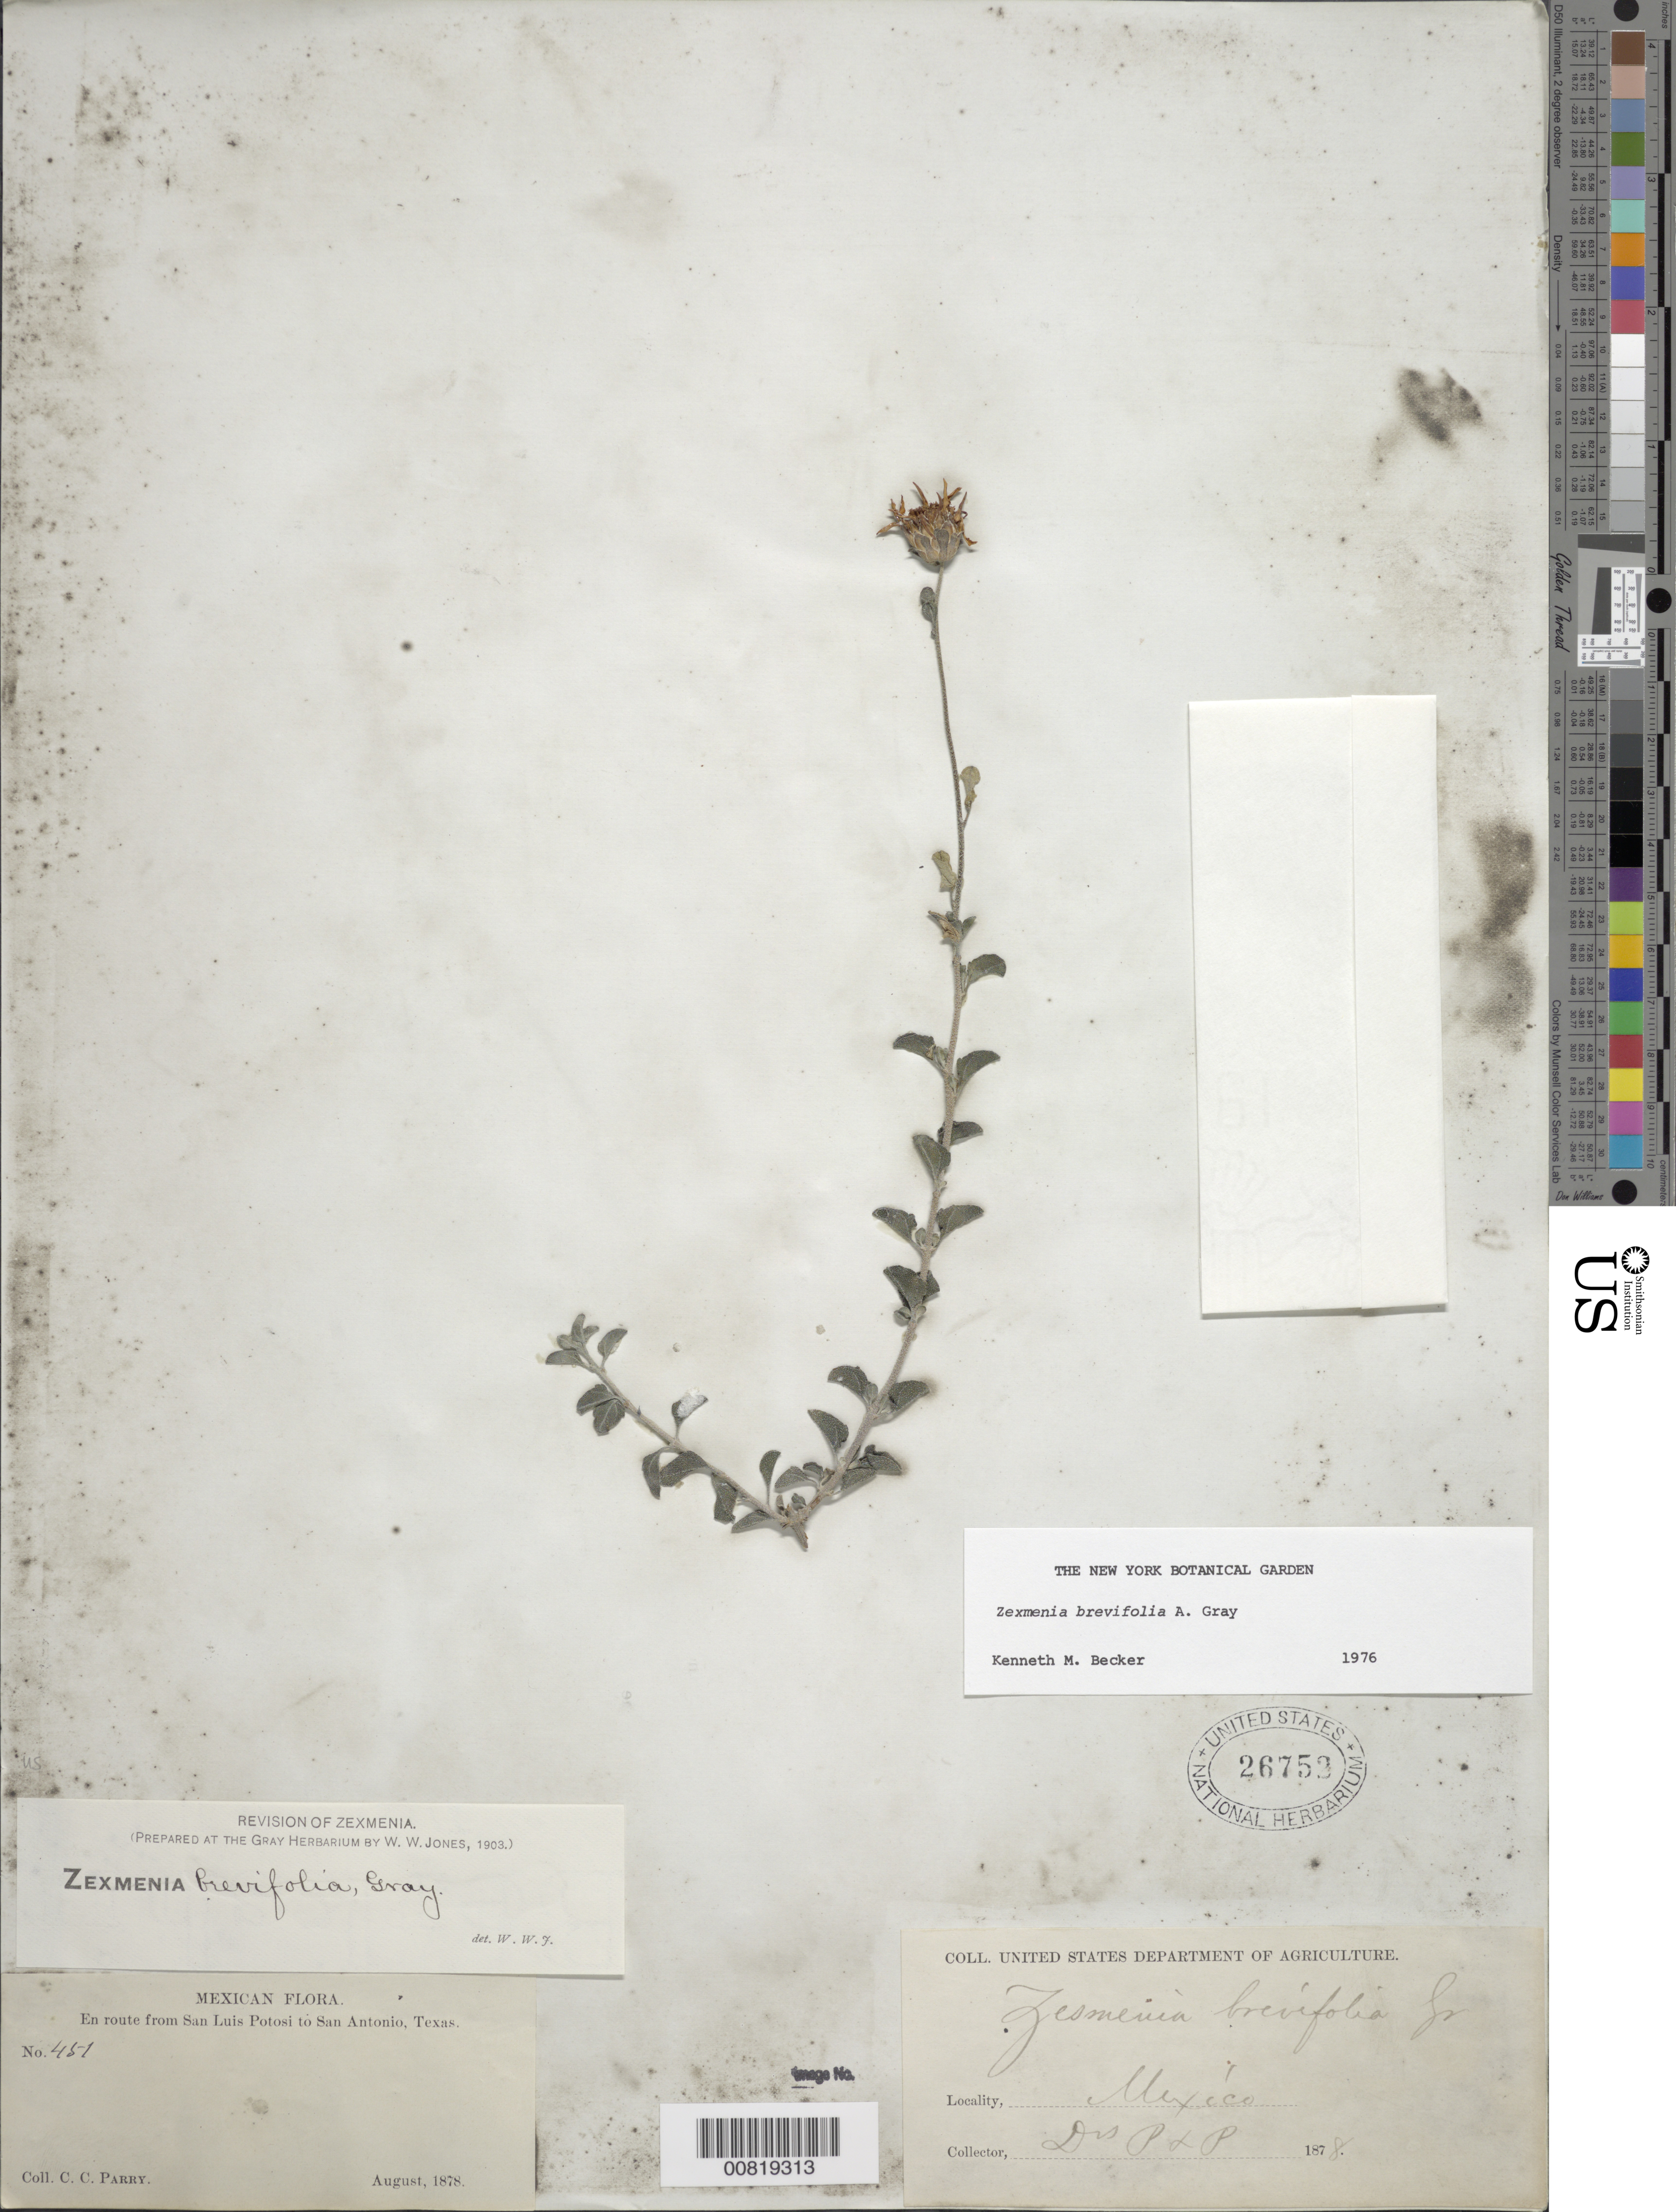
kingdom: Plantae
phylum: Tracheophyta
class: Magnoliopsida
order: Asterales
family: Asteraceae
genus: Jefea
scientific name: Jefea brevifolia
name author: (A. Gray) Strother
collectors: C. C. Parry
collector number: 451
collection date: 1878-08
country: Mexico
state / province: San Luis Potosí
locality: En route from San Luis Potosi to San Antonio, Texas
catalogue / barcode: US 26752